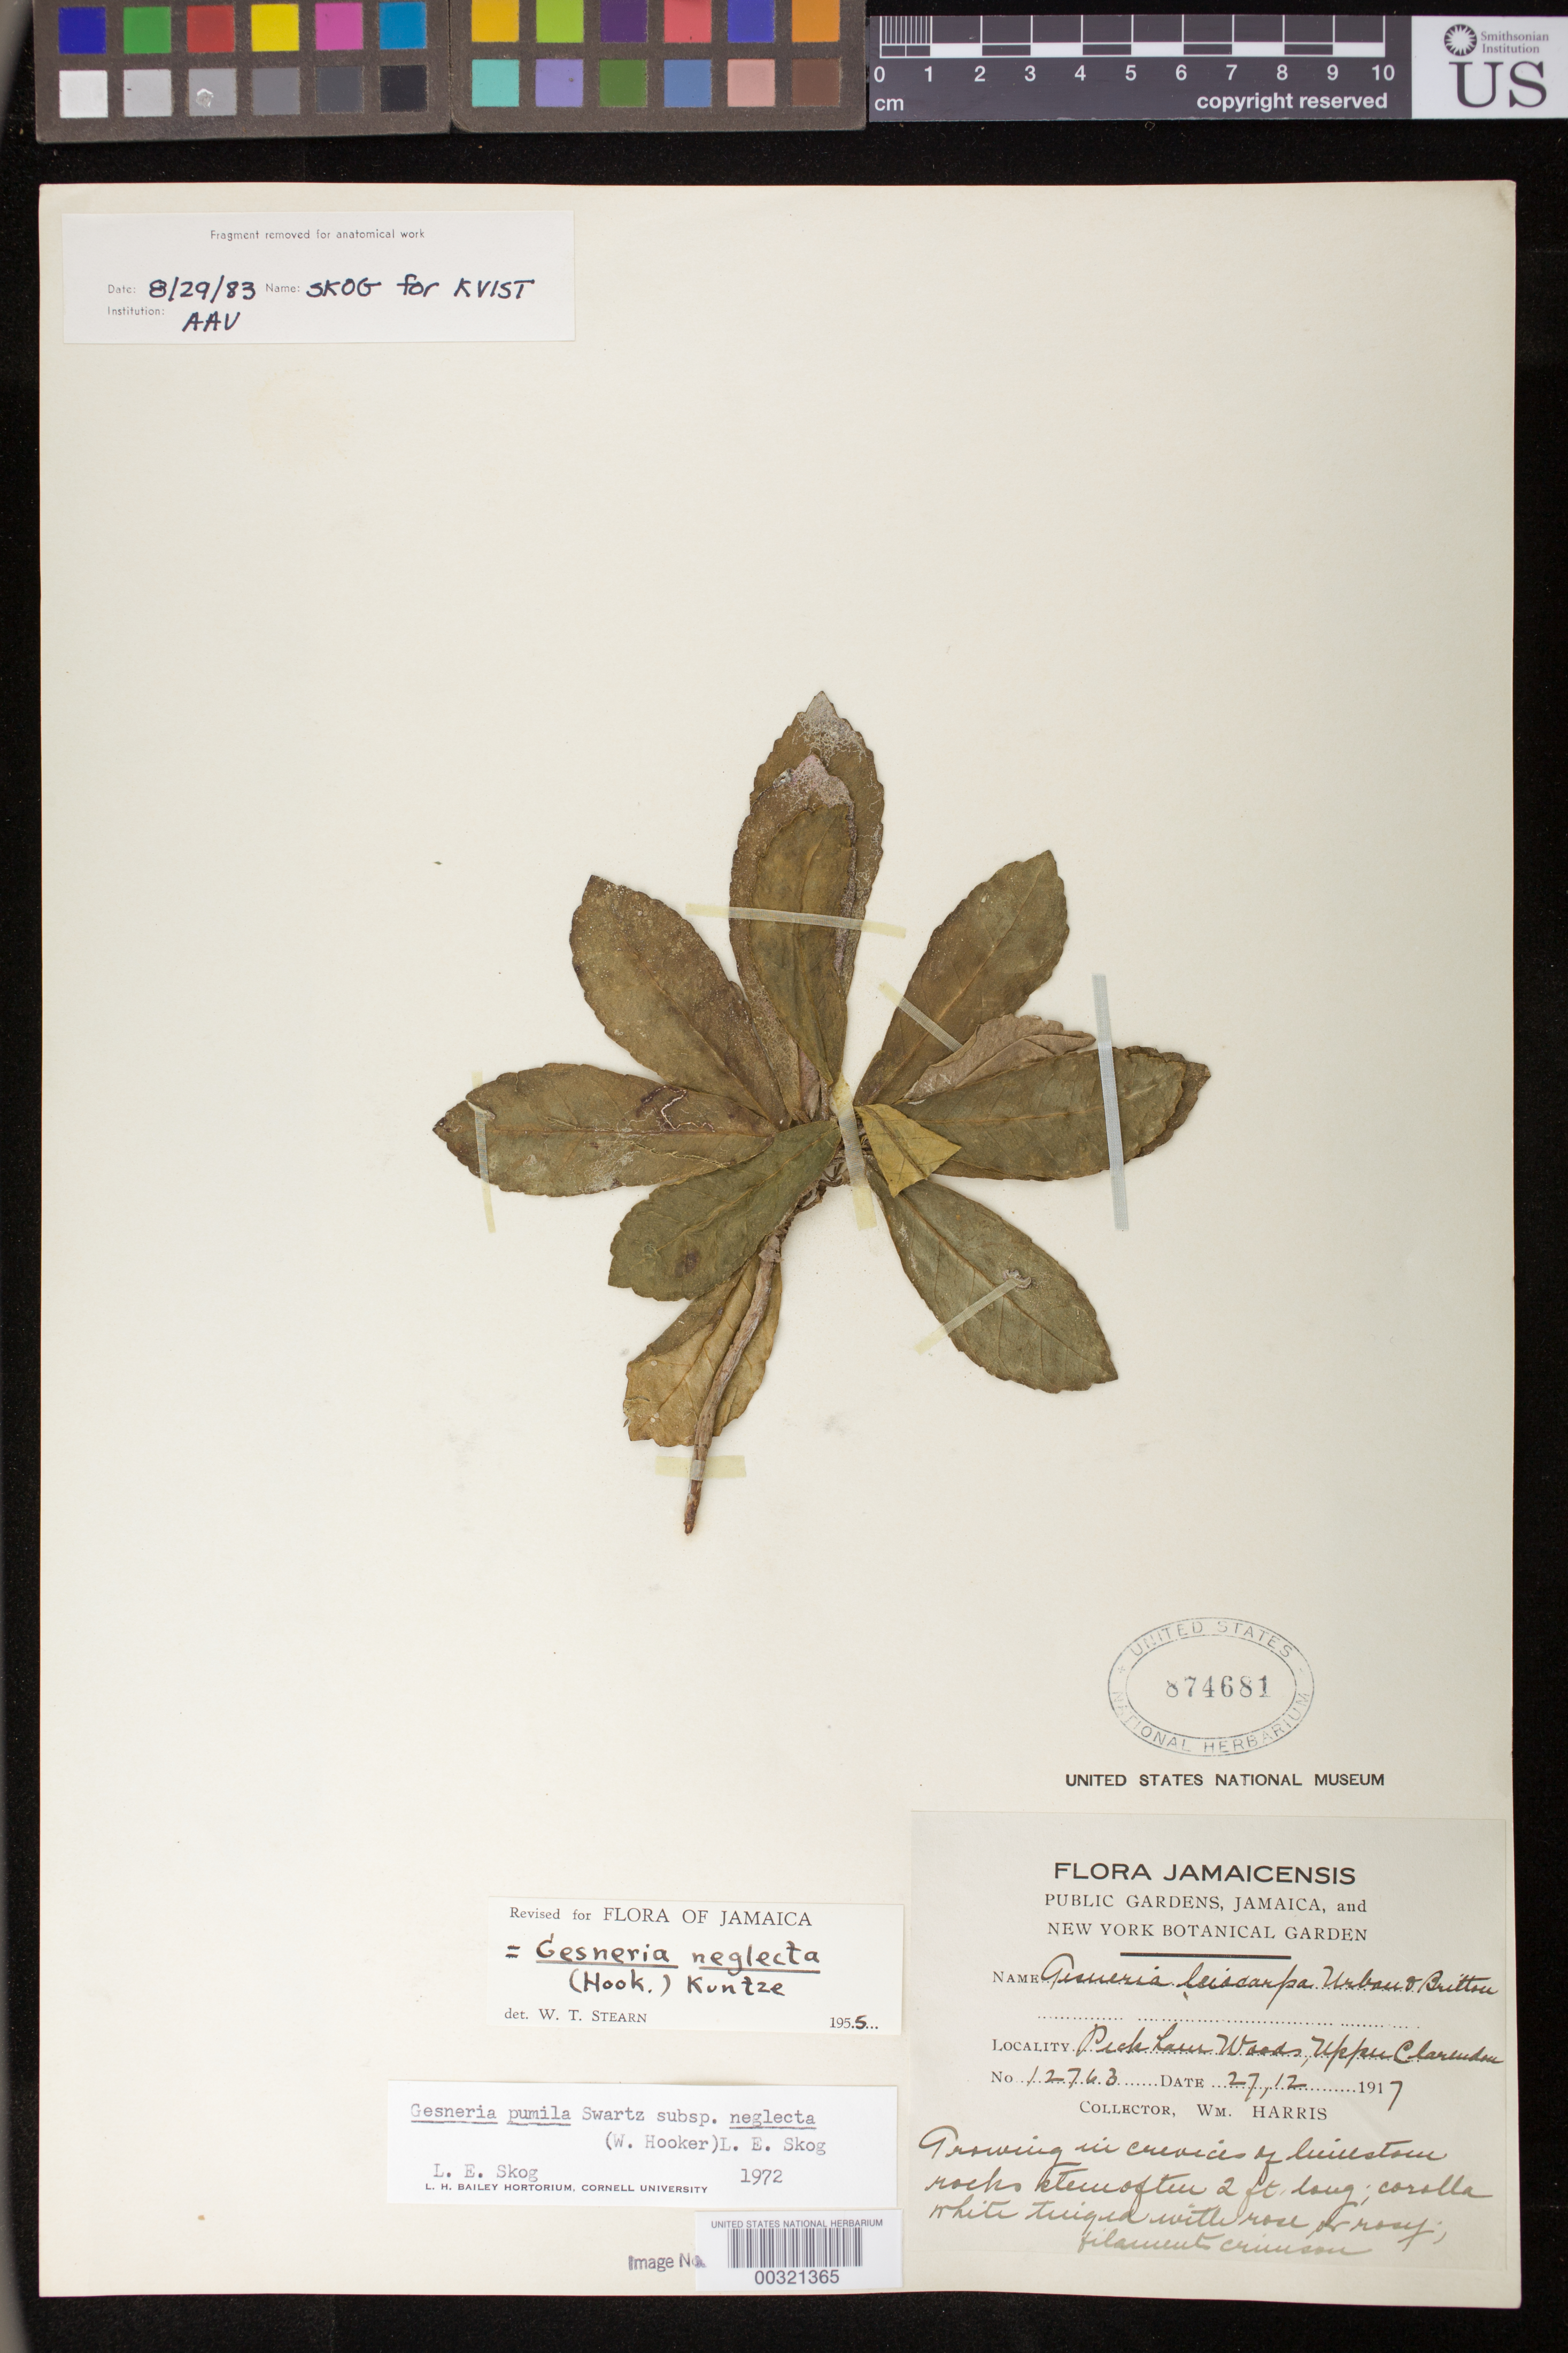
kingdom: Plantae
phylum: Tracheophyta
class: Magnoliopsida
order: Lamiales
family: Gesneriaceae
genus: Gesneria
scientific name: Gesneria pumila subsp. neglecta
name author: (W. Hook.) L.E. Skog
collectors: W. Harris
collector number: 12763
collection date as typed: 27 Dec 1917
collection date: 1917-12-27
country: Jamaica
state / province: Clarendon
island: Jamaica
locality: Peckham Woods, Upper Clarendon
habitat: Growing in crevices of limestone rocks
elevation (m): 762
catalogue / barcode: US 874681